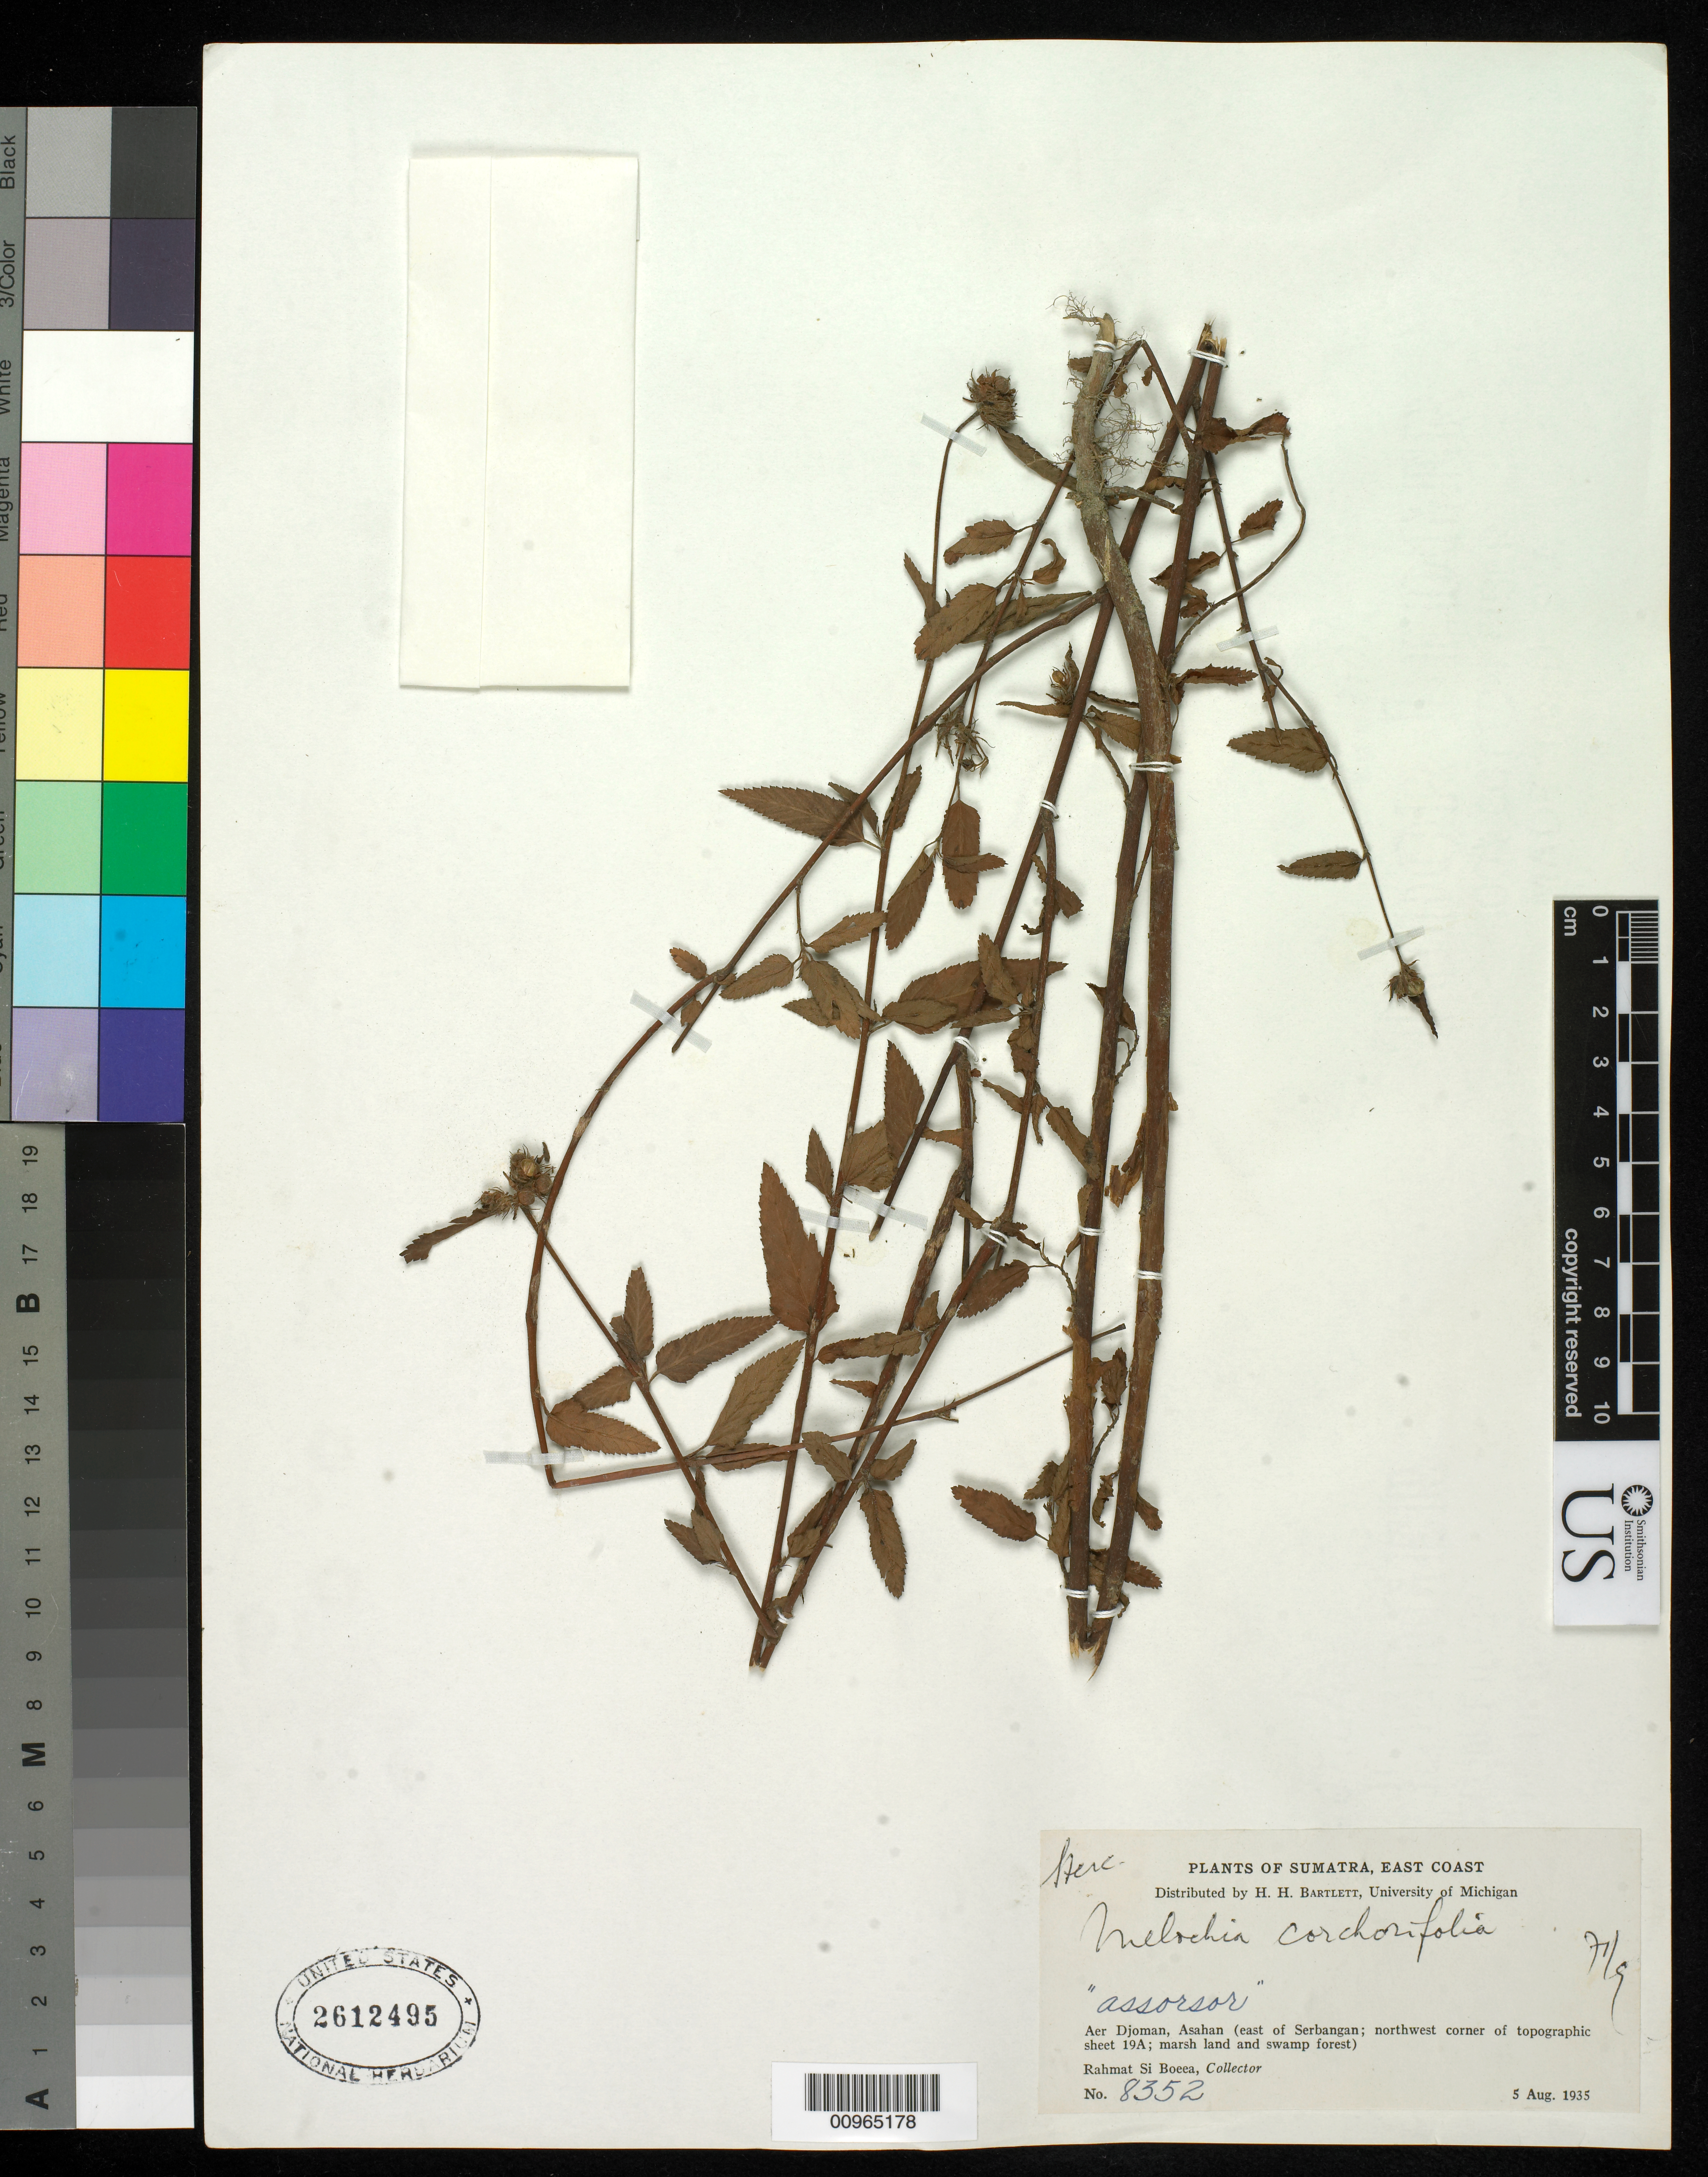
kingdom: Plantae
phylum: Tracheophyta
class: Magnoliopsida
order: Malvales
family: Malvaceae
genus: Melochia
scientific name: Melochia corchorifolia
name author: L.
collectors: Rahmat Si Boeea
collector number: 8352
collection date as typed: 05 Aug 1935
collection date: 1935-08-05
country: Indonesia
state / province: Sumatra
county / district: Aceh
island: Sumatra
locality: Aer Djoman, Asahan (east of Serbangan; northwest corner of topographic sheet 19A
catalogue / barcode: US 2612495